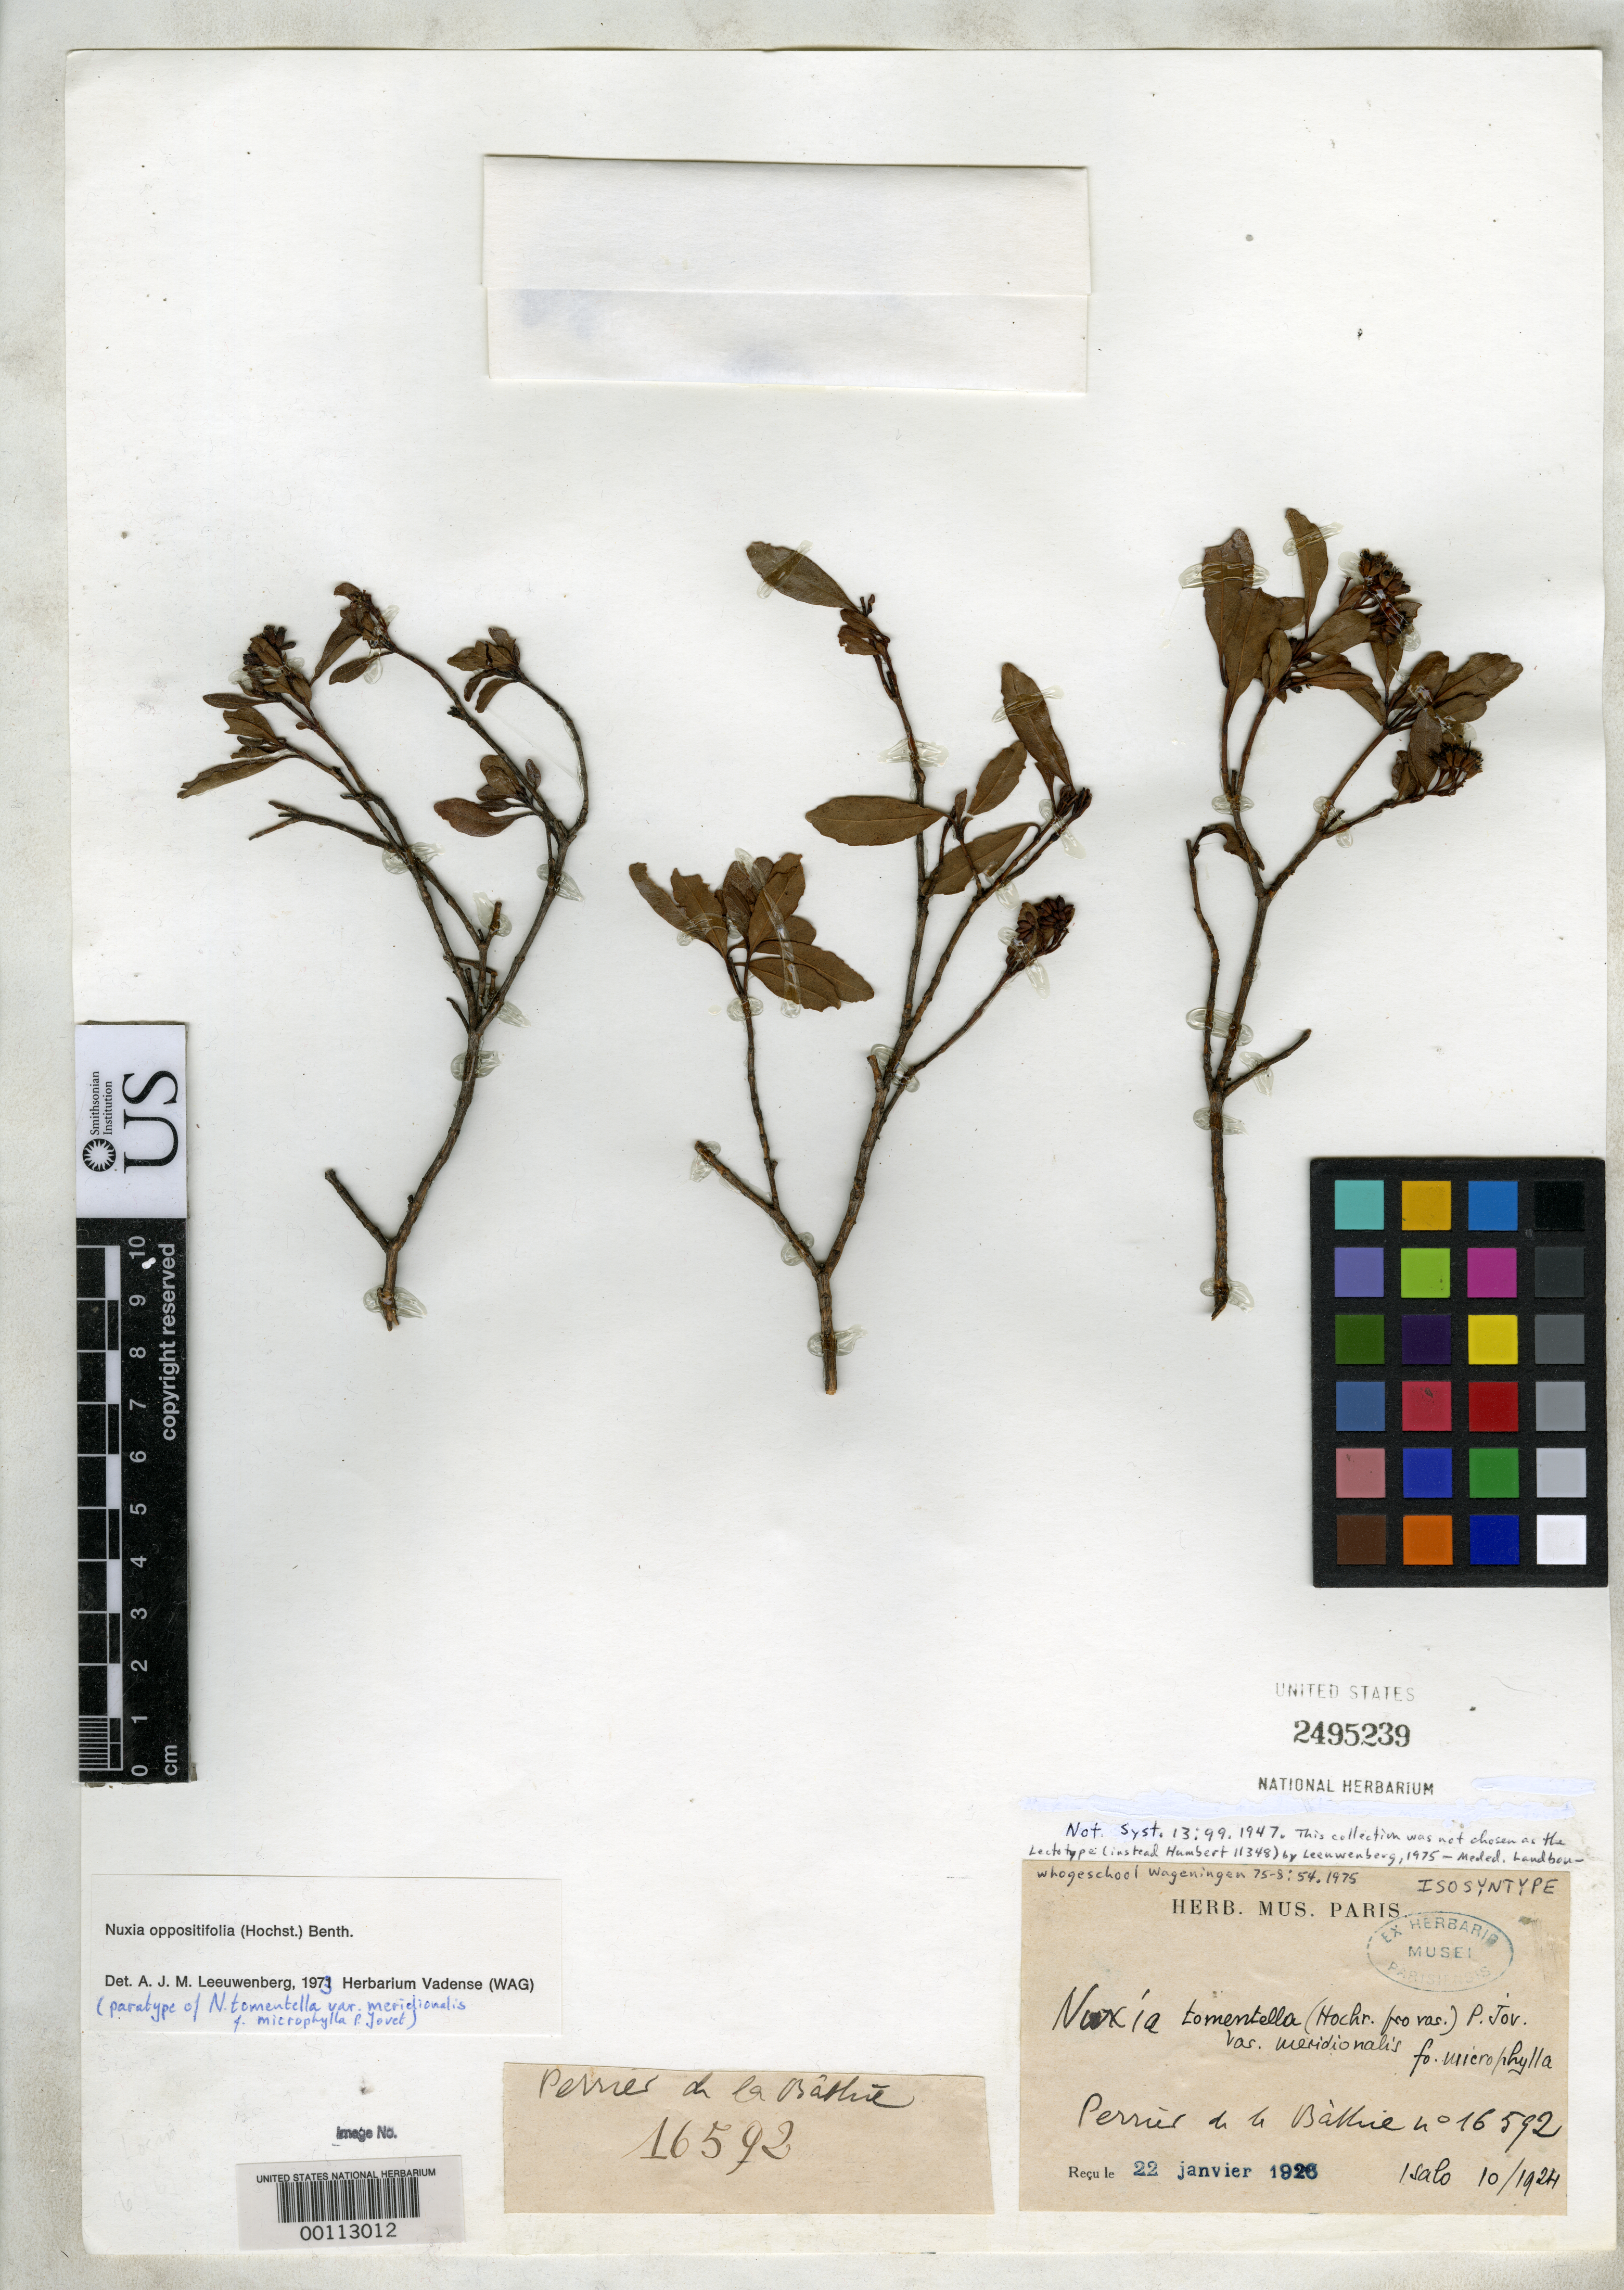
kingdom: Plantae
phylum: Tracheophyta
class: Magnoliopsida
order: Lamiales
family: Stilbaceae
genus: Nuxia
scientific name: Nuxia tomentella f. microphylla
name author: Jovet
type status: Isosyntype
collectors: H. Perrier de la Bâthie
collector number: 16592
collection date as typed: Oct 1924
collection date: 1924-10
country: Madagascar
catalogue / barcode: US 2495239